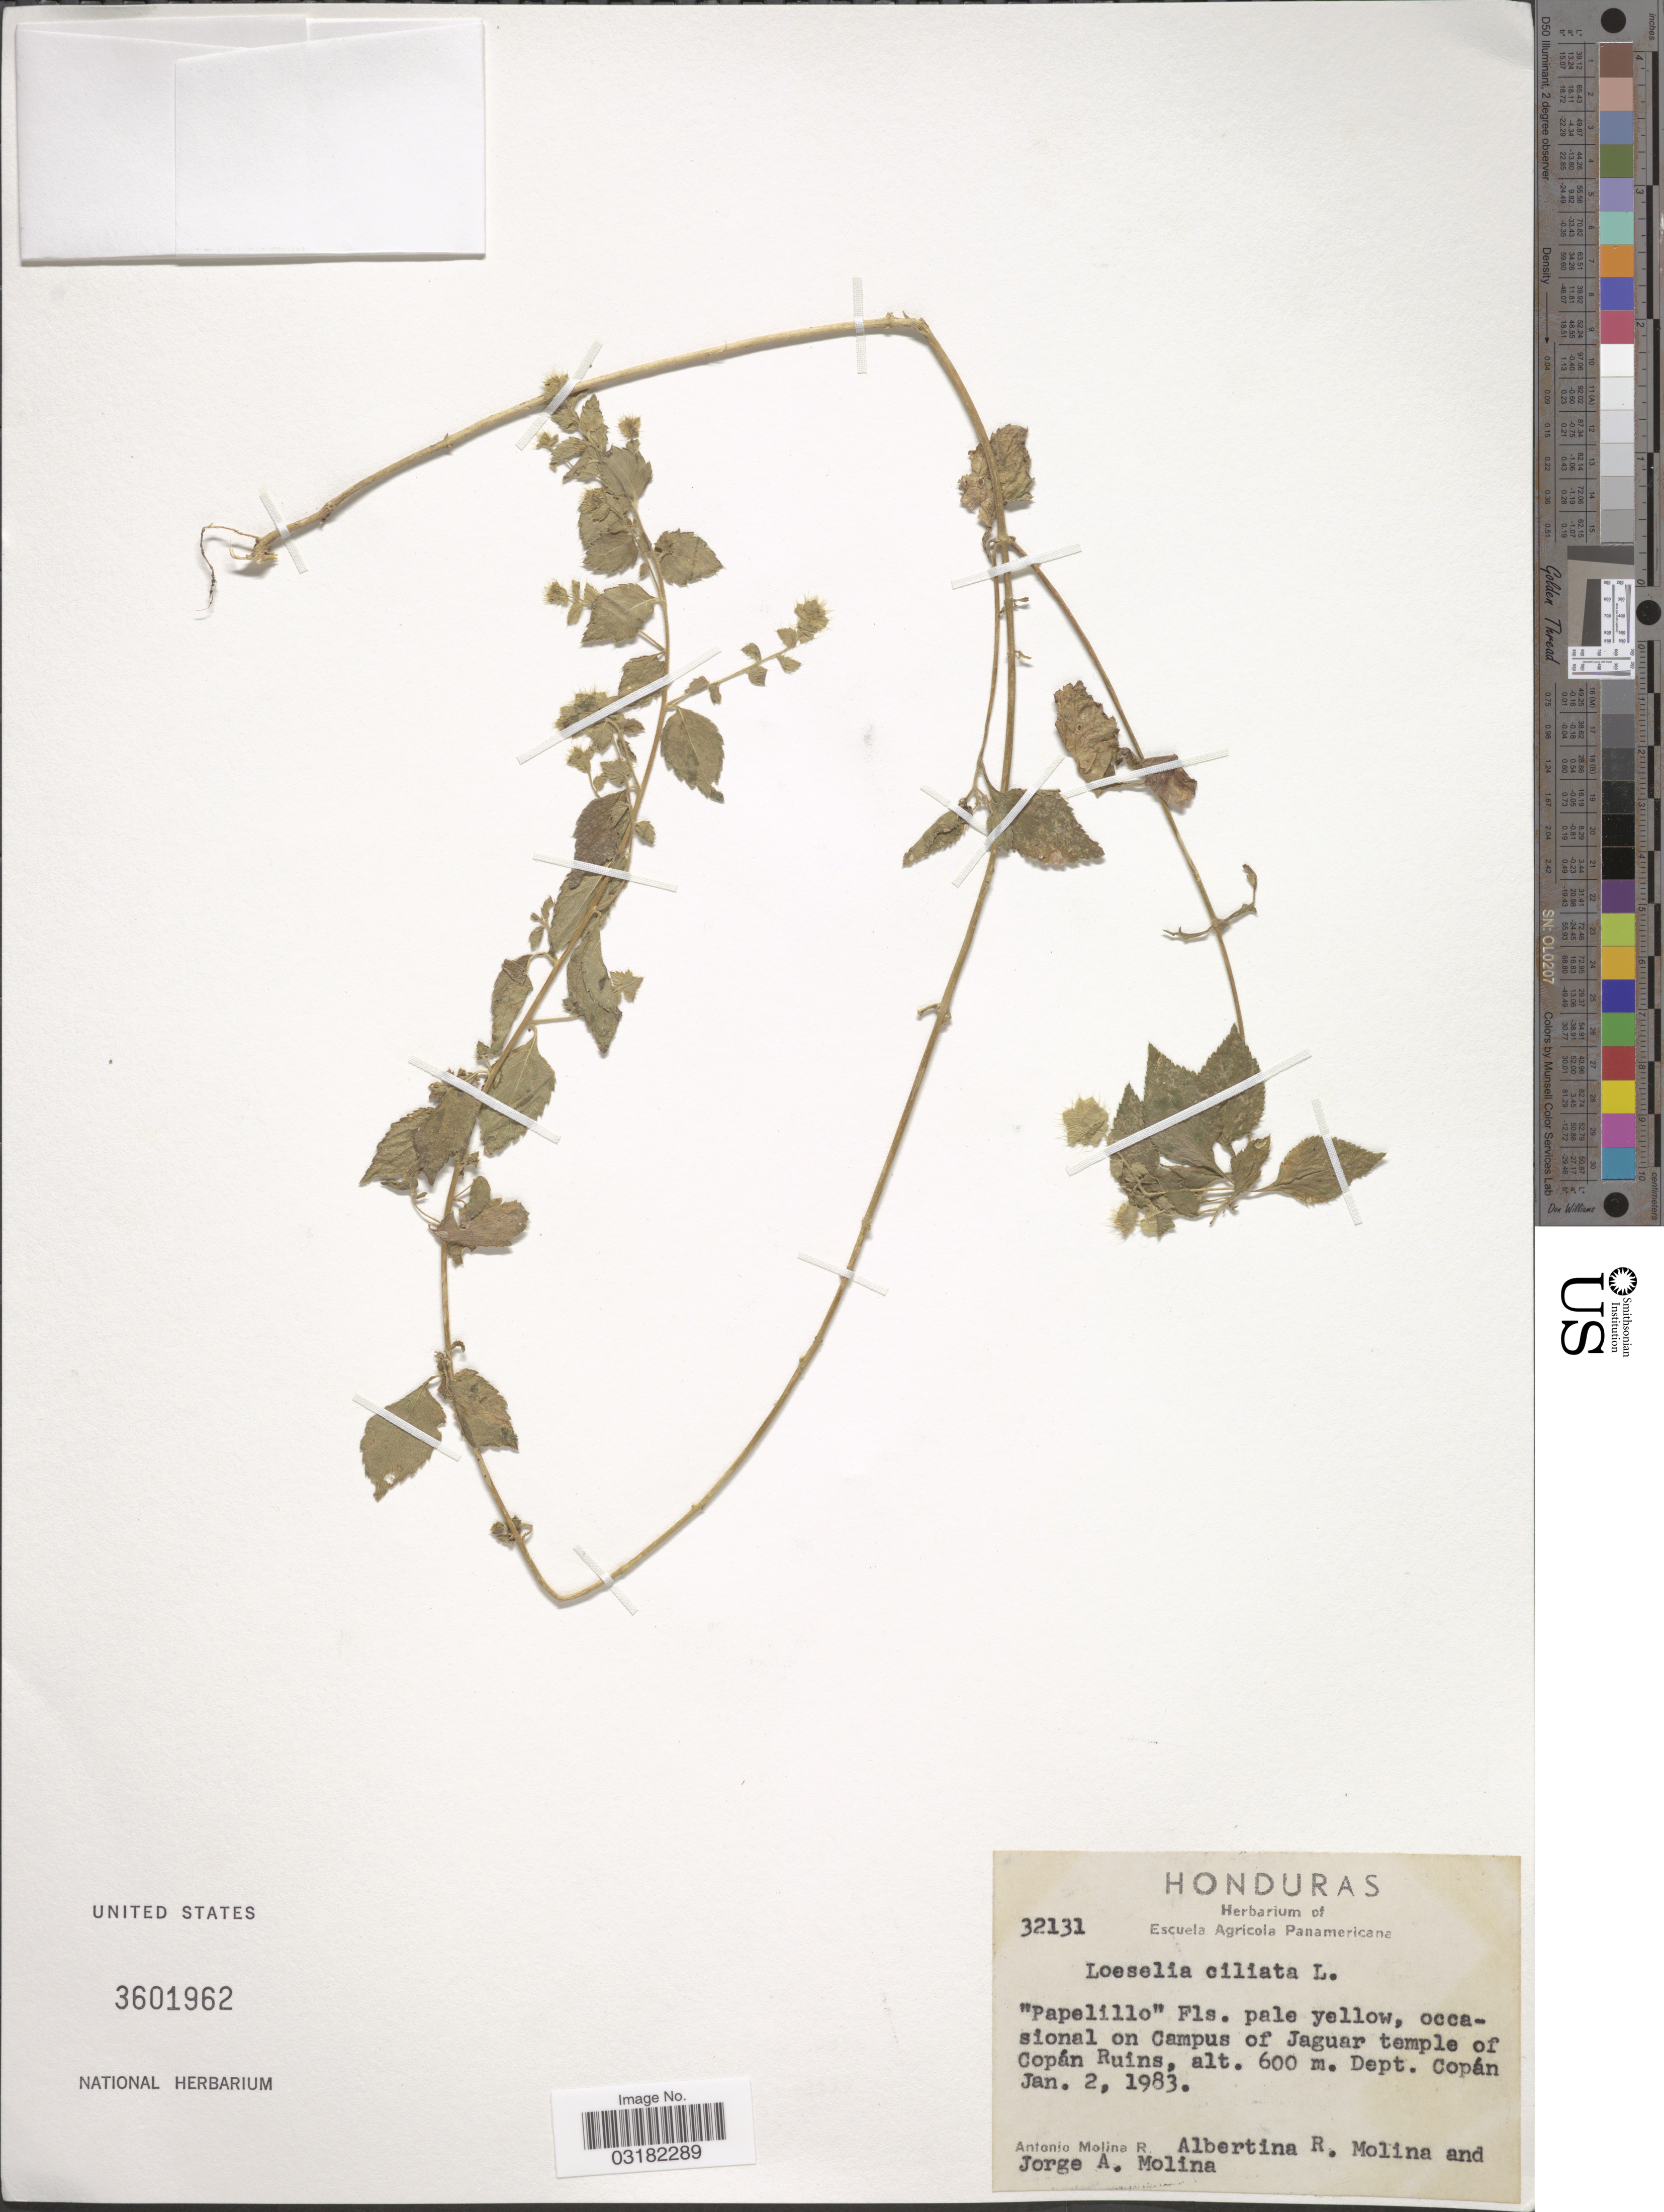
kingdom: Plantae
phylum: Tracheophyta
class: Magnoliopsida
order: Ericales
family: Polemoniaceae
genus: Loeselia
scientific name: Loeselia ciliata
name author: L.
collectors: A. Molina R., A. R. Molina & J. A. Molina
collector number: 32131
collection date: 1983-01-02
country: Honduras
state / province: Copán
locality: Occasional on Campus of Jaguar temple of Copán Ruins. Dept. Copán.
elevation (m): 600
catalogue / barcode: US 3601962